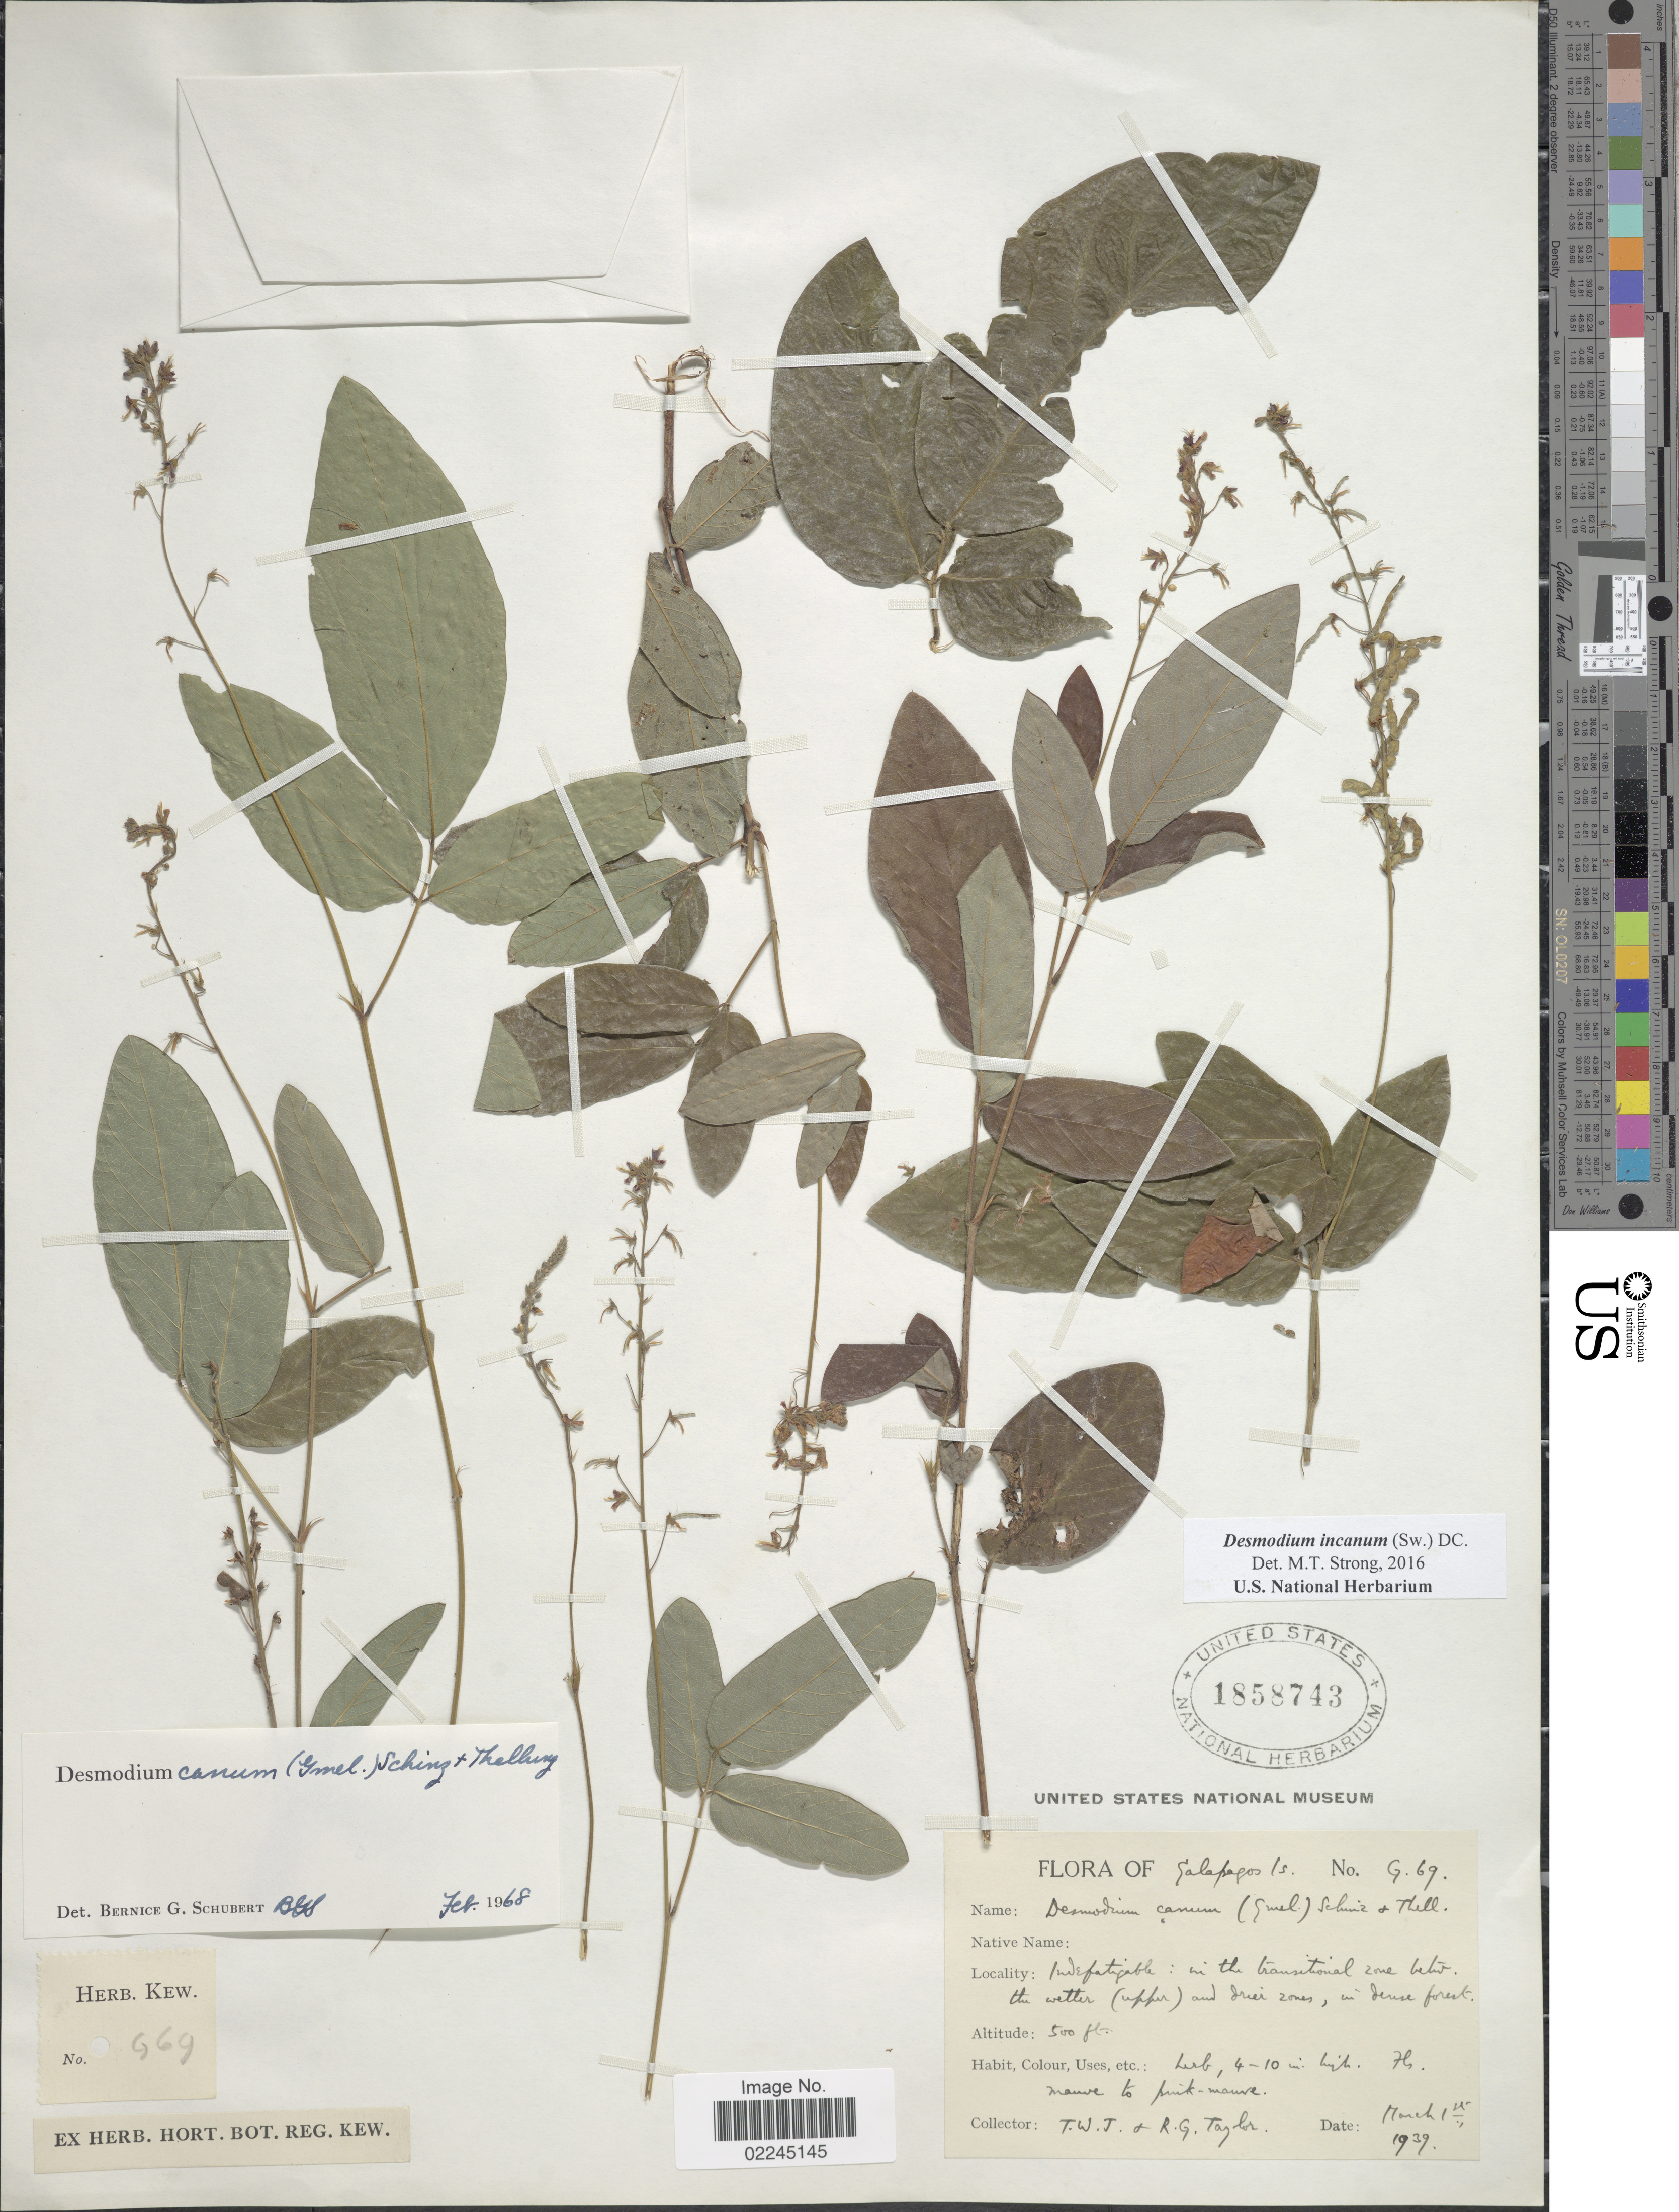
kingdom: Plantae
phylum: Tracheophyta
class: Magnoliopsida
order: Fabales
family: Fabaceae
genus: Desmodium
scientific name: Desmodium incanum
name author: (Sw.) DC.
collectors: T. W. J. Taylor & R. Taylor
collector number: G69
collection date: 1939-03-01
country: Ecuador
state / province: Colón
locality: Galapagos Is. Indefatigable: in the transitional zone betw. the wetter (upper) and drier zones, in dense forest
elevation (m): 152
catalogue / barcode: US 1858743